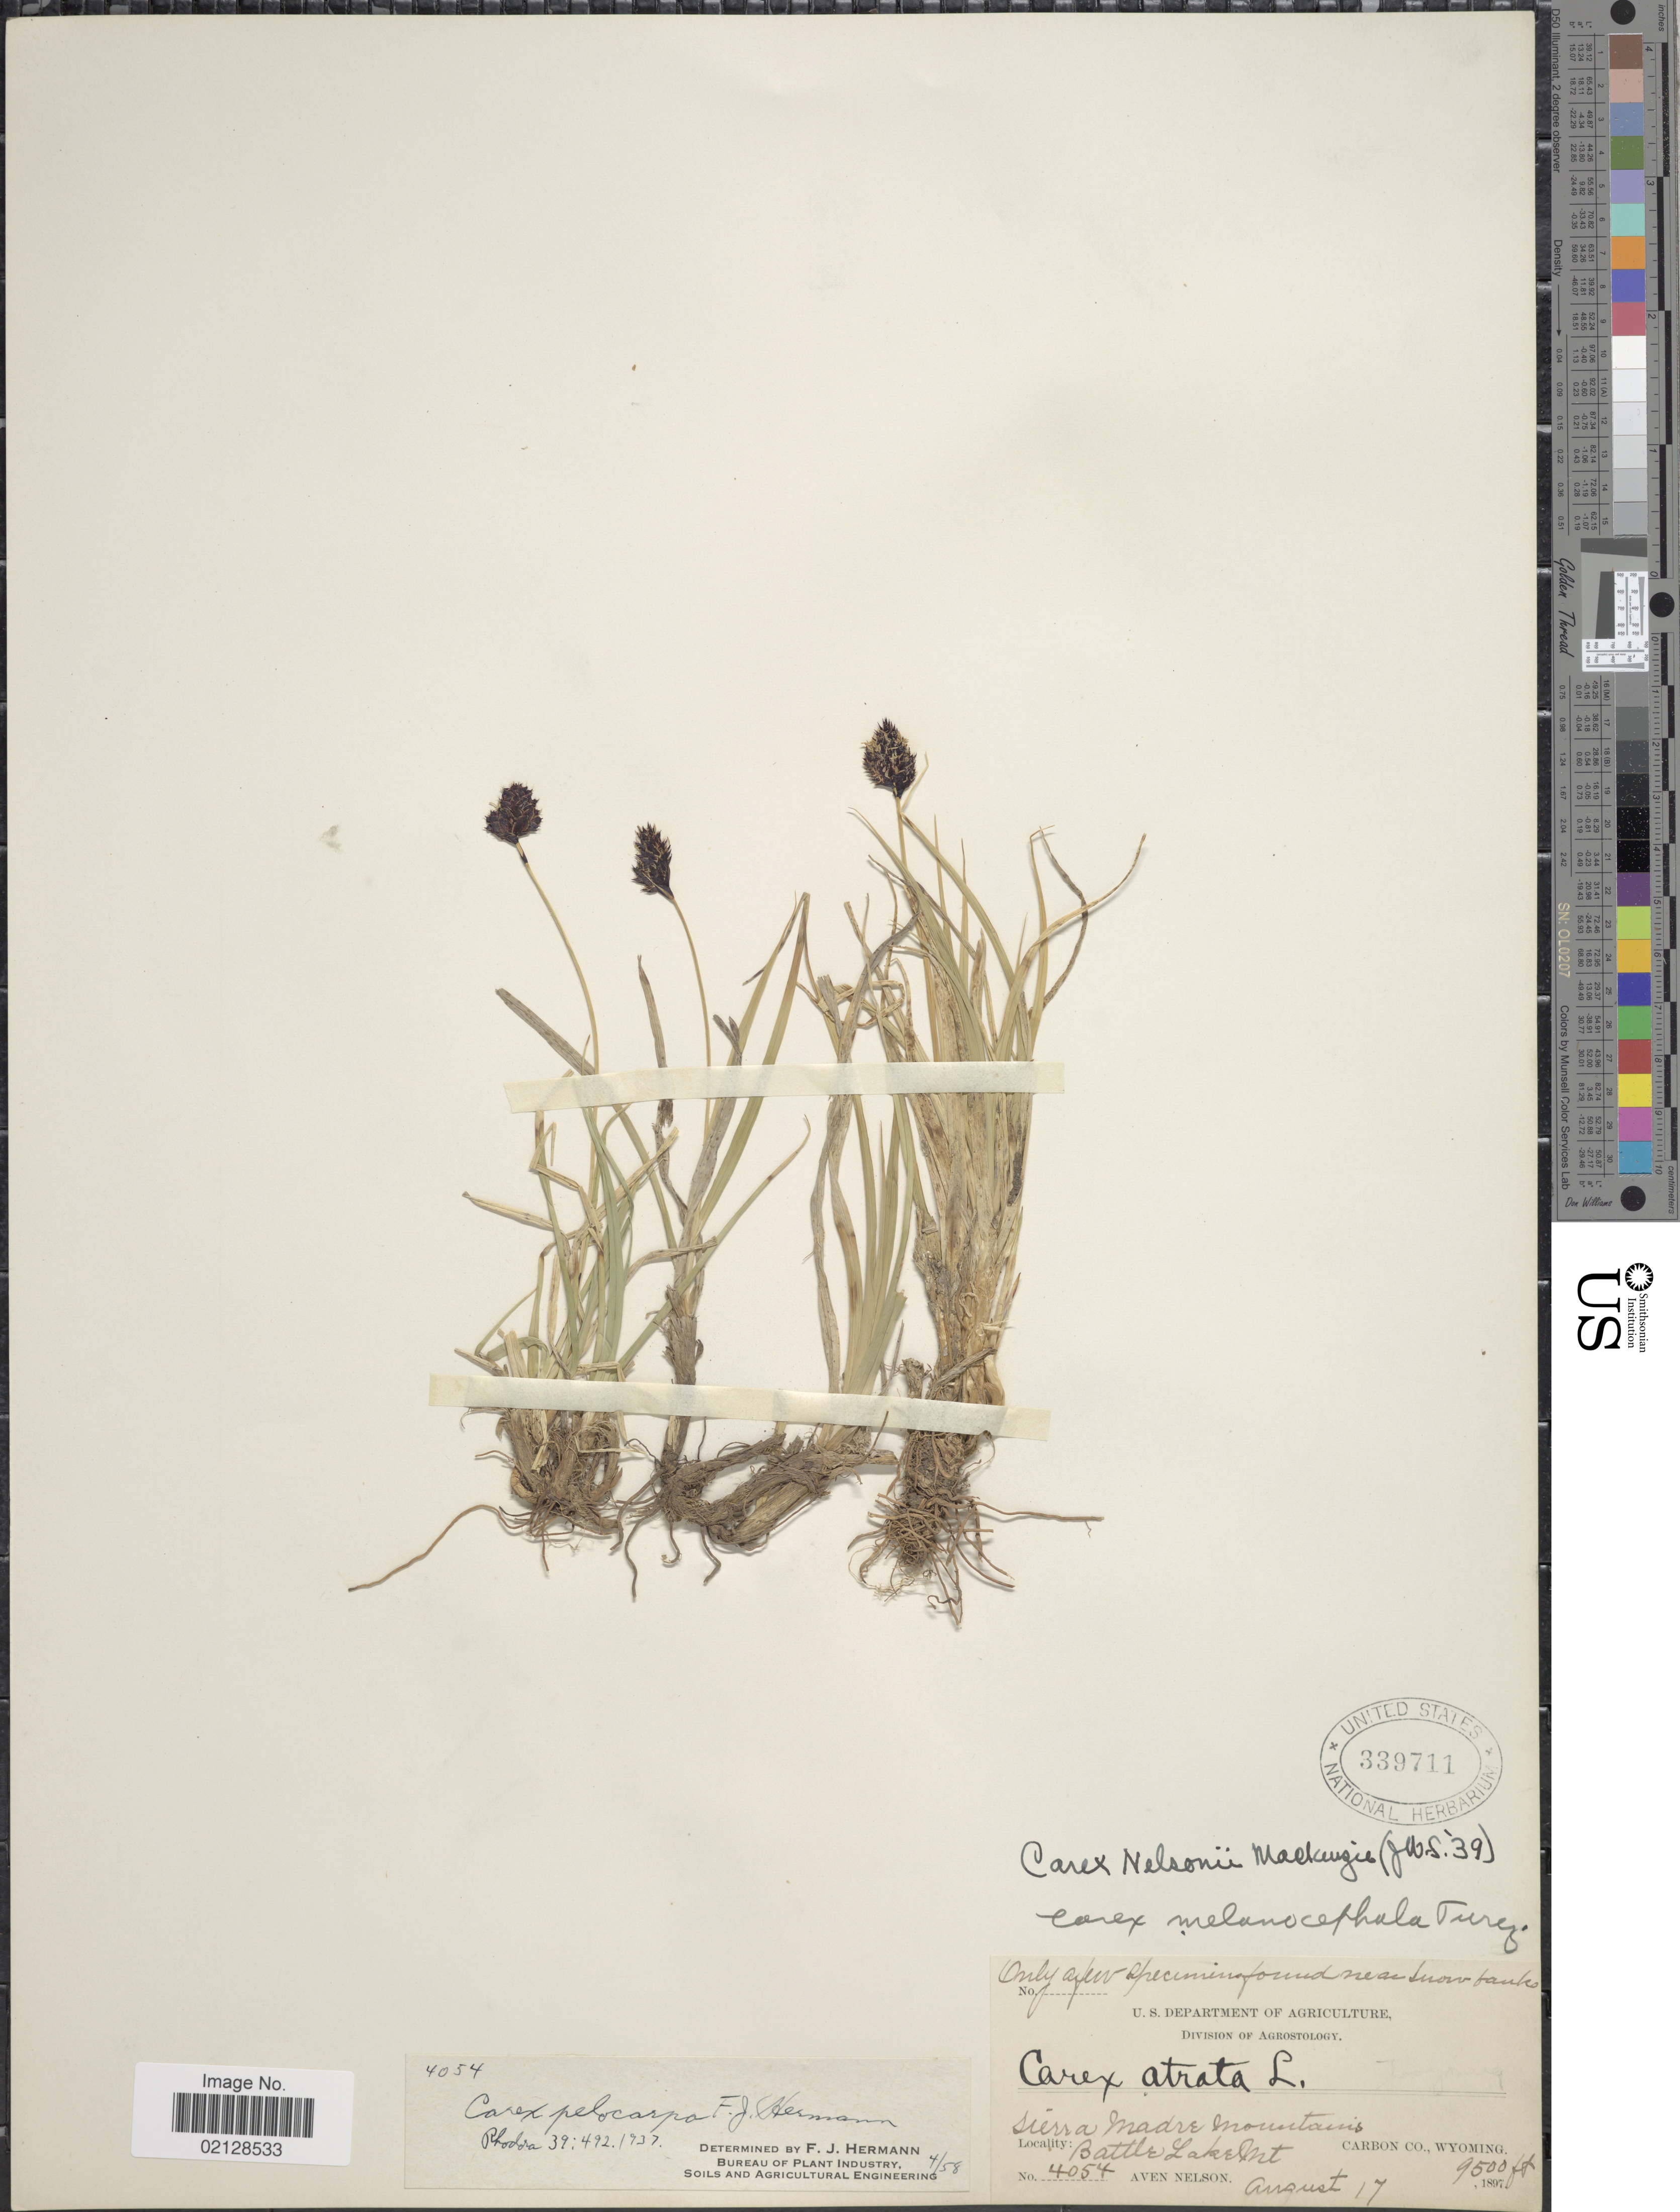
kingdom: Plantae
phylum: Tracheophyta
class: Liliopsida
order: Poales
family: Cyperaceae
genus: Carex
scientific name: Carex pelocarpa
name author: F.J. Herm.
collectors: A. Nelson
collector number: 4054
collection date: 1897-08-17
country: United States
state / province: Wyoming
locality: Sierra Madre Mountains, Carbon Co., Wyoming, Battle Lake Mt.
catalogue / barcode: US 339711